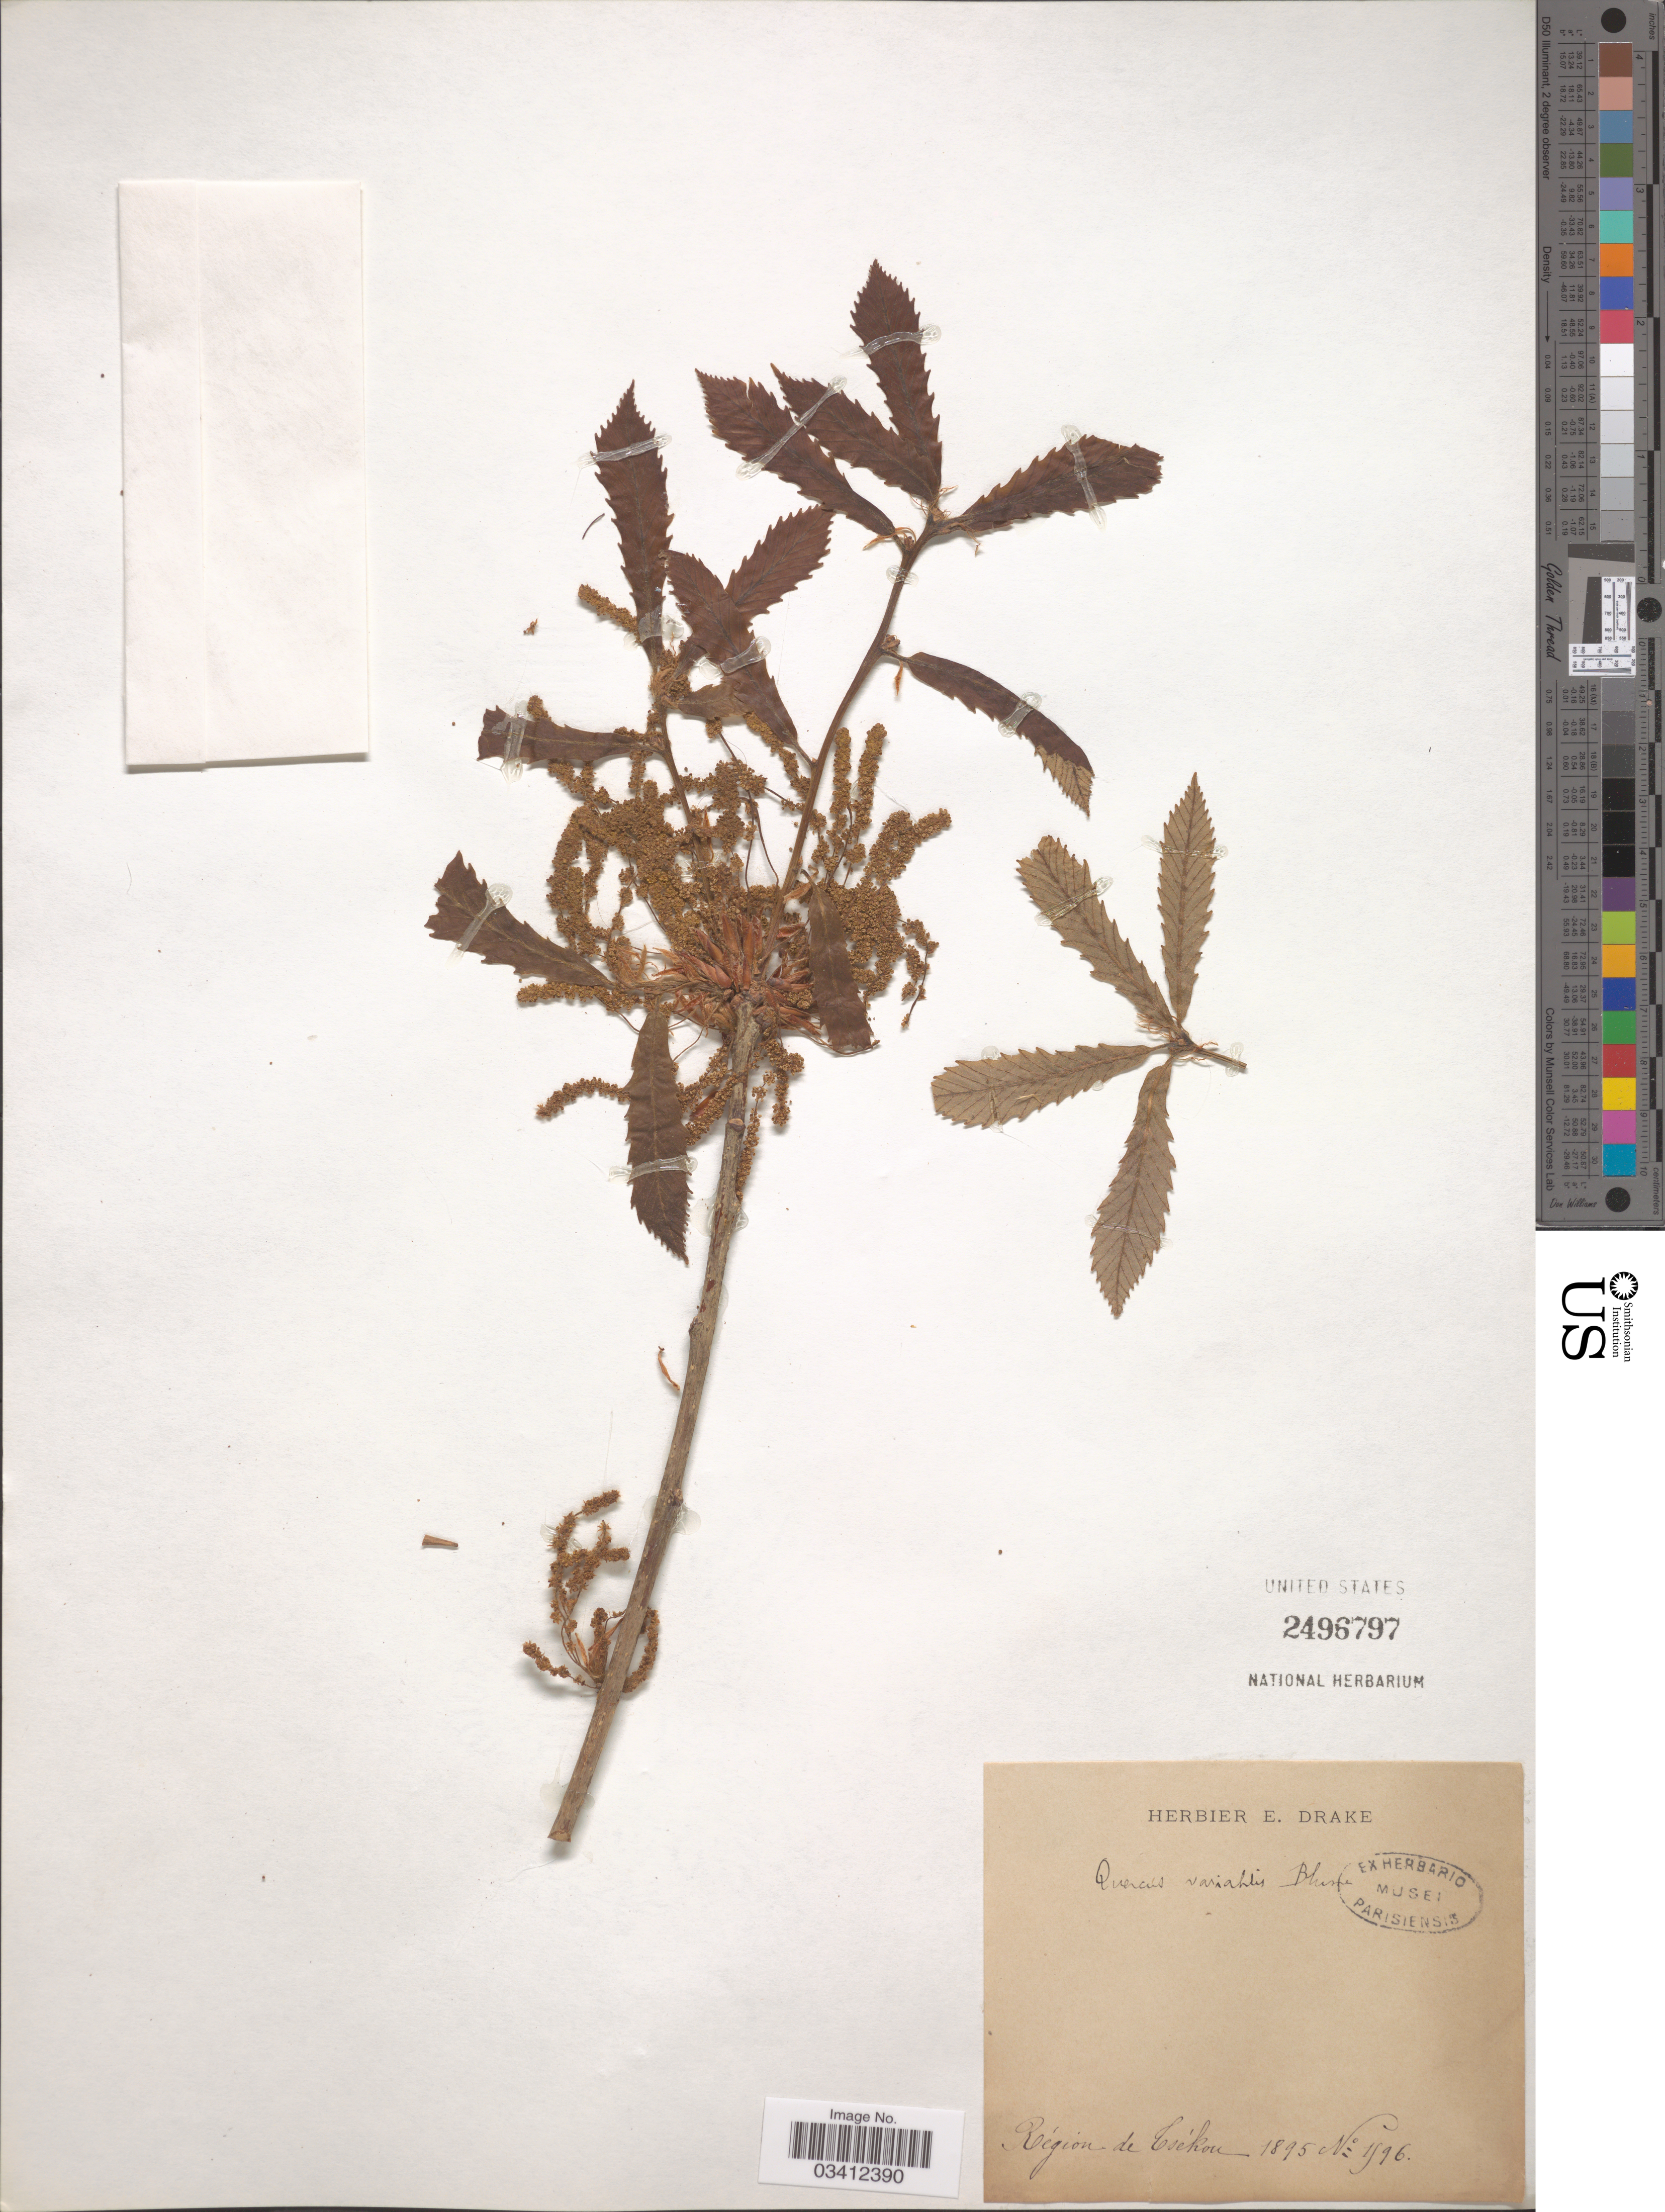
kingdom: Plantae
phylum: Tracheophyta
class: Magnoliopsida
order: Fagales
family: Fagaceae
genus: Quercus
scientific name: Quercus variabilis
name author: Blume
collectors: ex herb. E. Drake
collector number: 1596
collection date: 1895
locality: Région de Tsékon.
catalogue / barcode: US 2496797